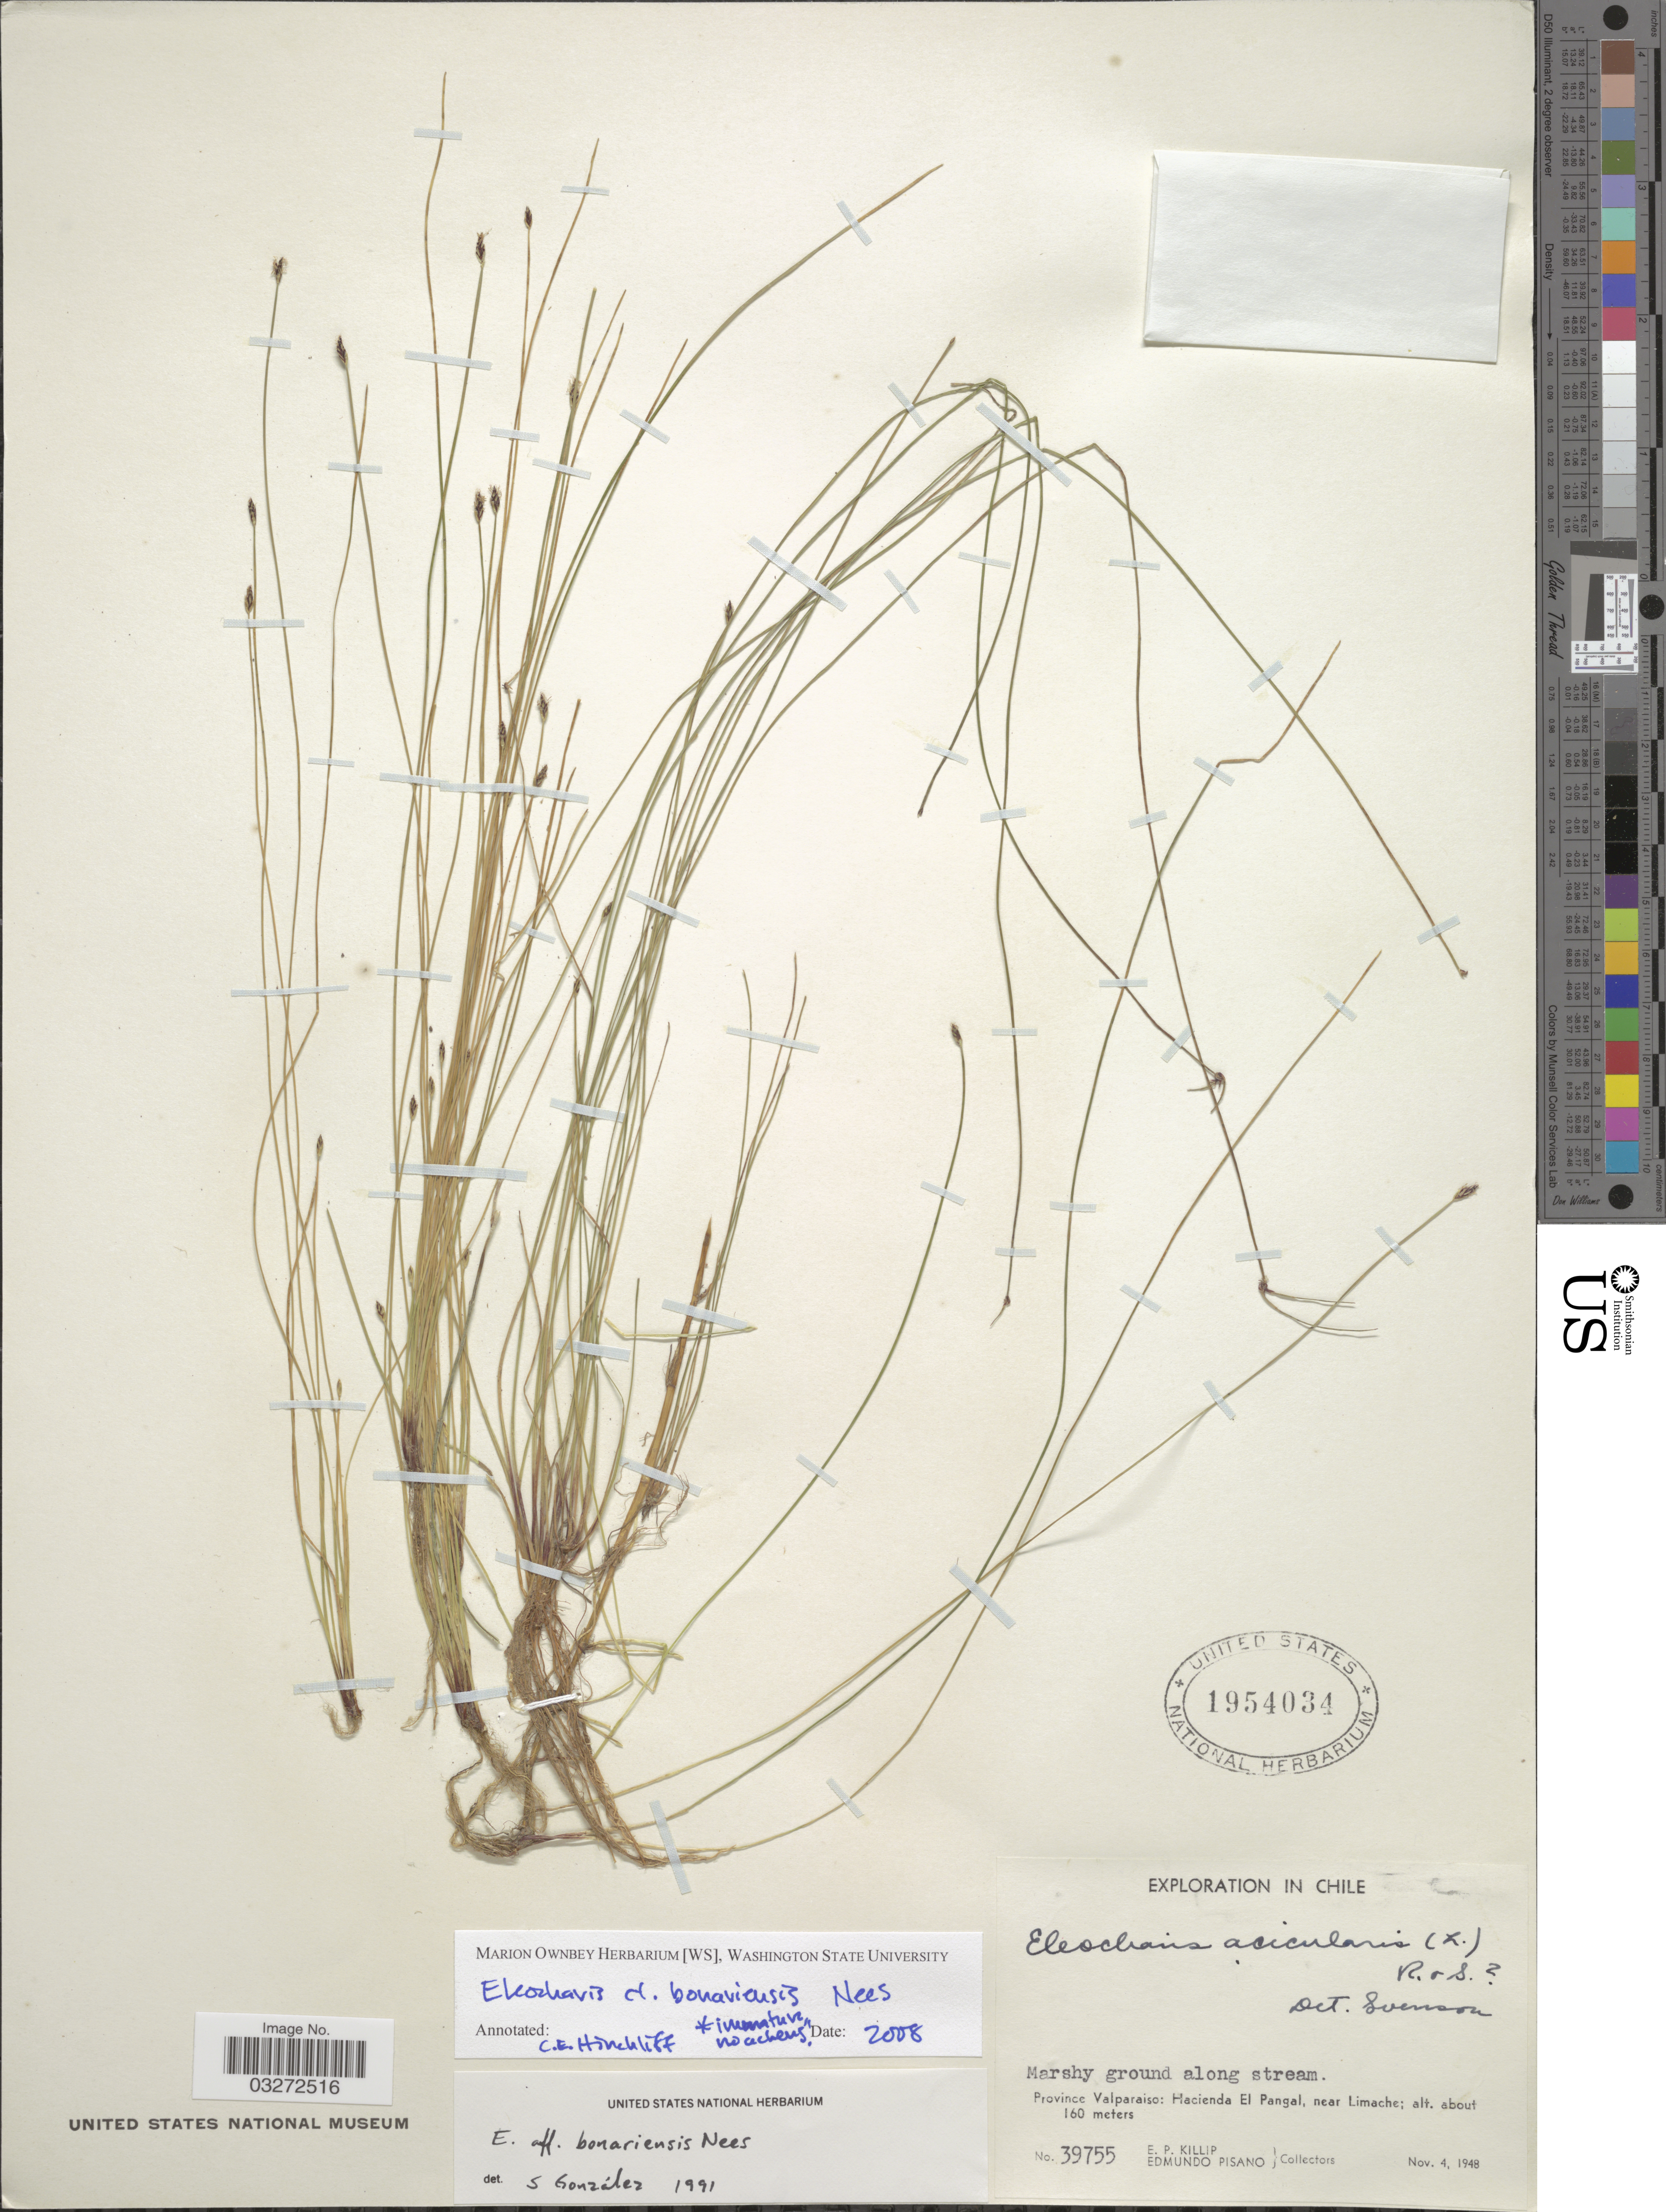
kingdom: Plantae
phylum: Tracheophyta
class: Liliopsida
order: Poales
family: Cyperaceae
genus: Eleocharis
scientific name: Eleocharis bonariensis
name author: Nees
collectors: E. P. Killip & E. Pisano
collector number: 39755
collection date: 1948-11-04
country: Chile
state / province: Valparaíso (V)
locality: Hacienda El Pangal, near Limache.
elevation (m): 160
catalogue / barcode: US 1954034